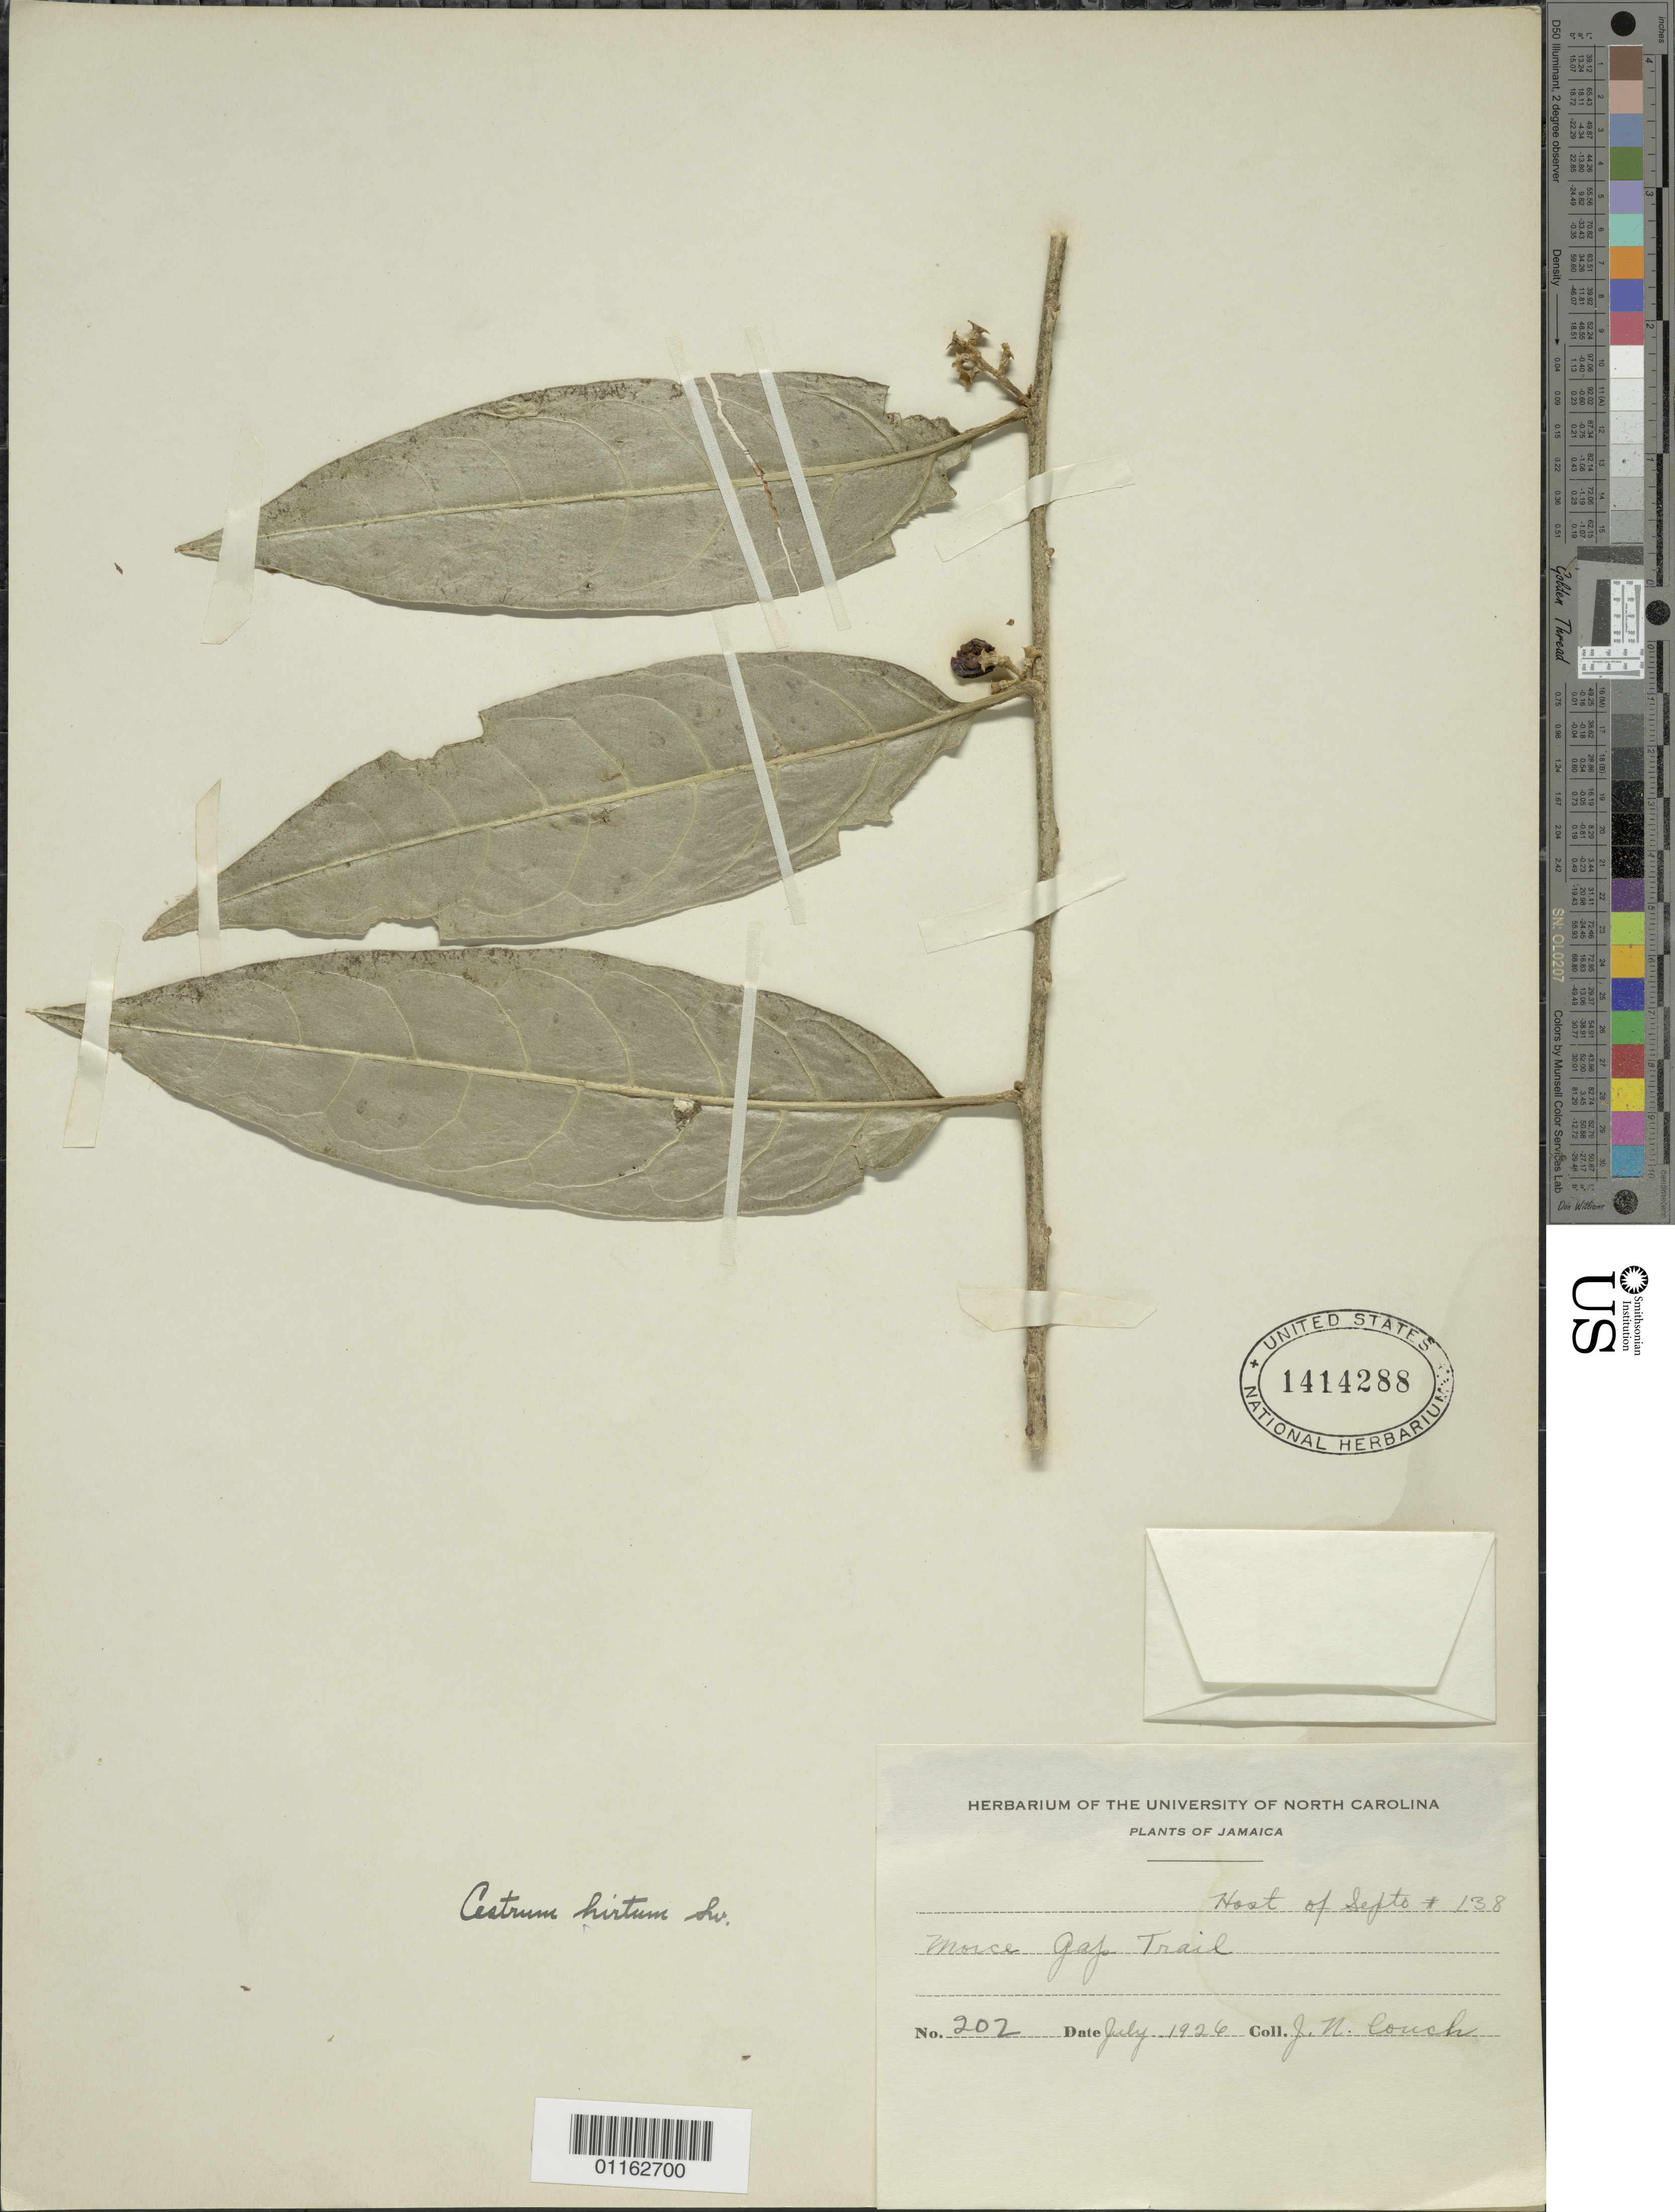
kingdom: Plantae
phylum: Tracheophyta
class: Magnoliopsida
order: Solanales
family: Solanaceae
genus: Cestrum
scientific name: Cestrum hirtum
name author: Sw.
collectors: J. N. Couch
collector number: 202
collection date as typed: Jul 1926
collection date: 1926-07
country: Jamaica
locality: Morce Gap Trail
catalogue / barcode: US 1414288